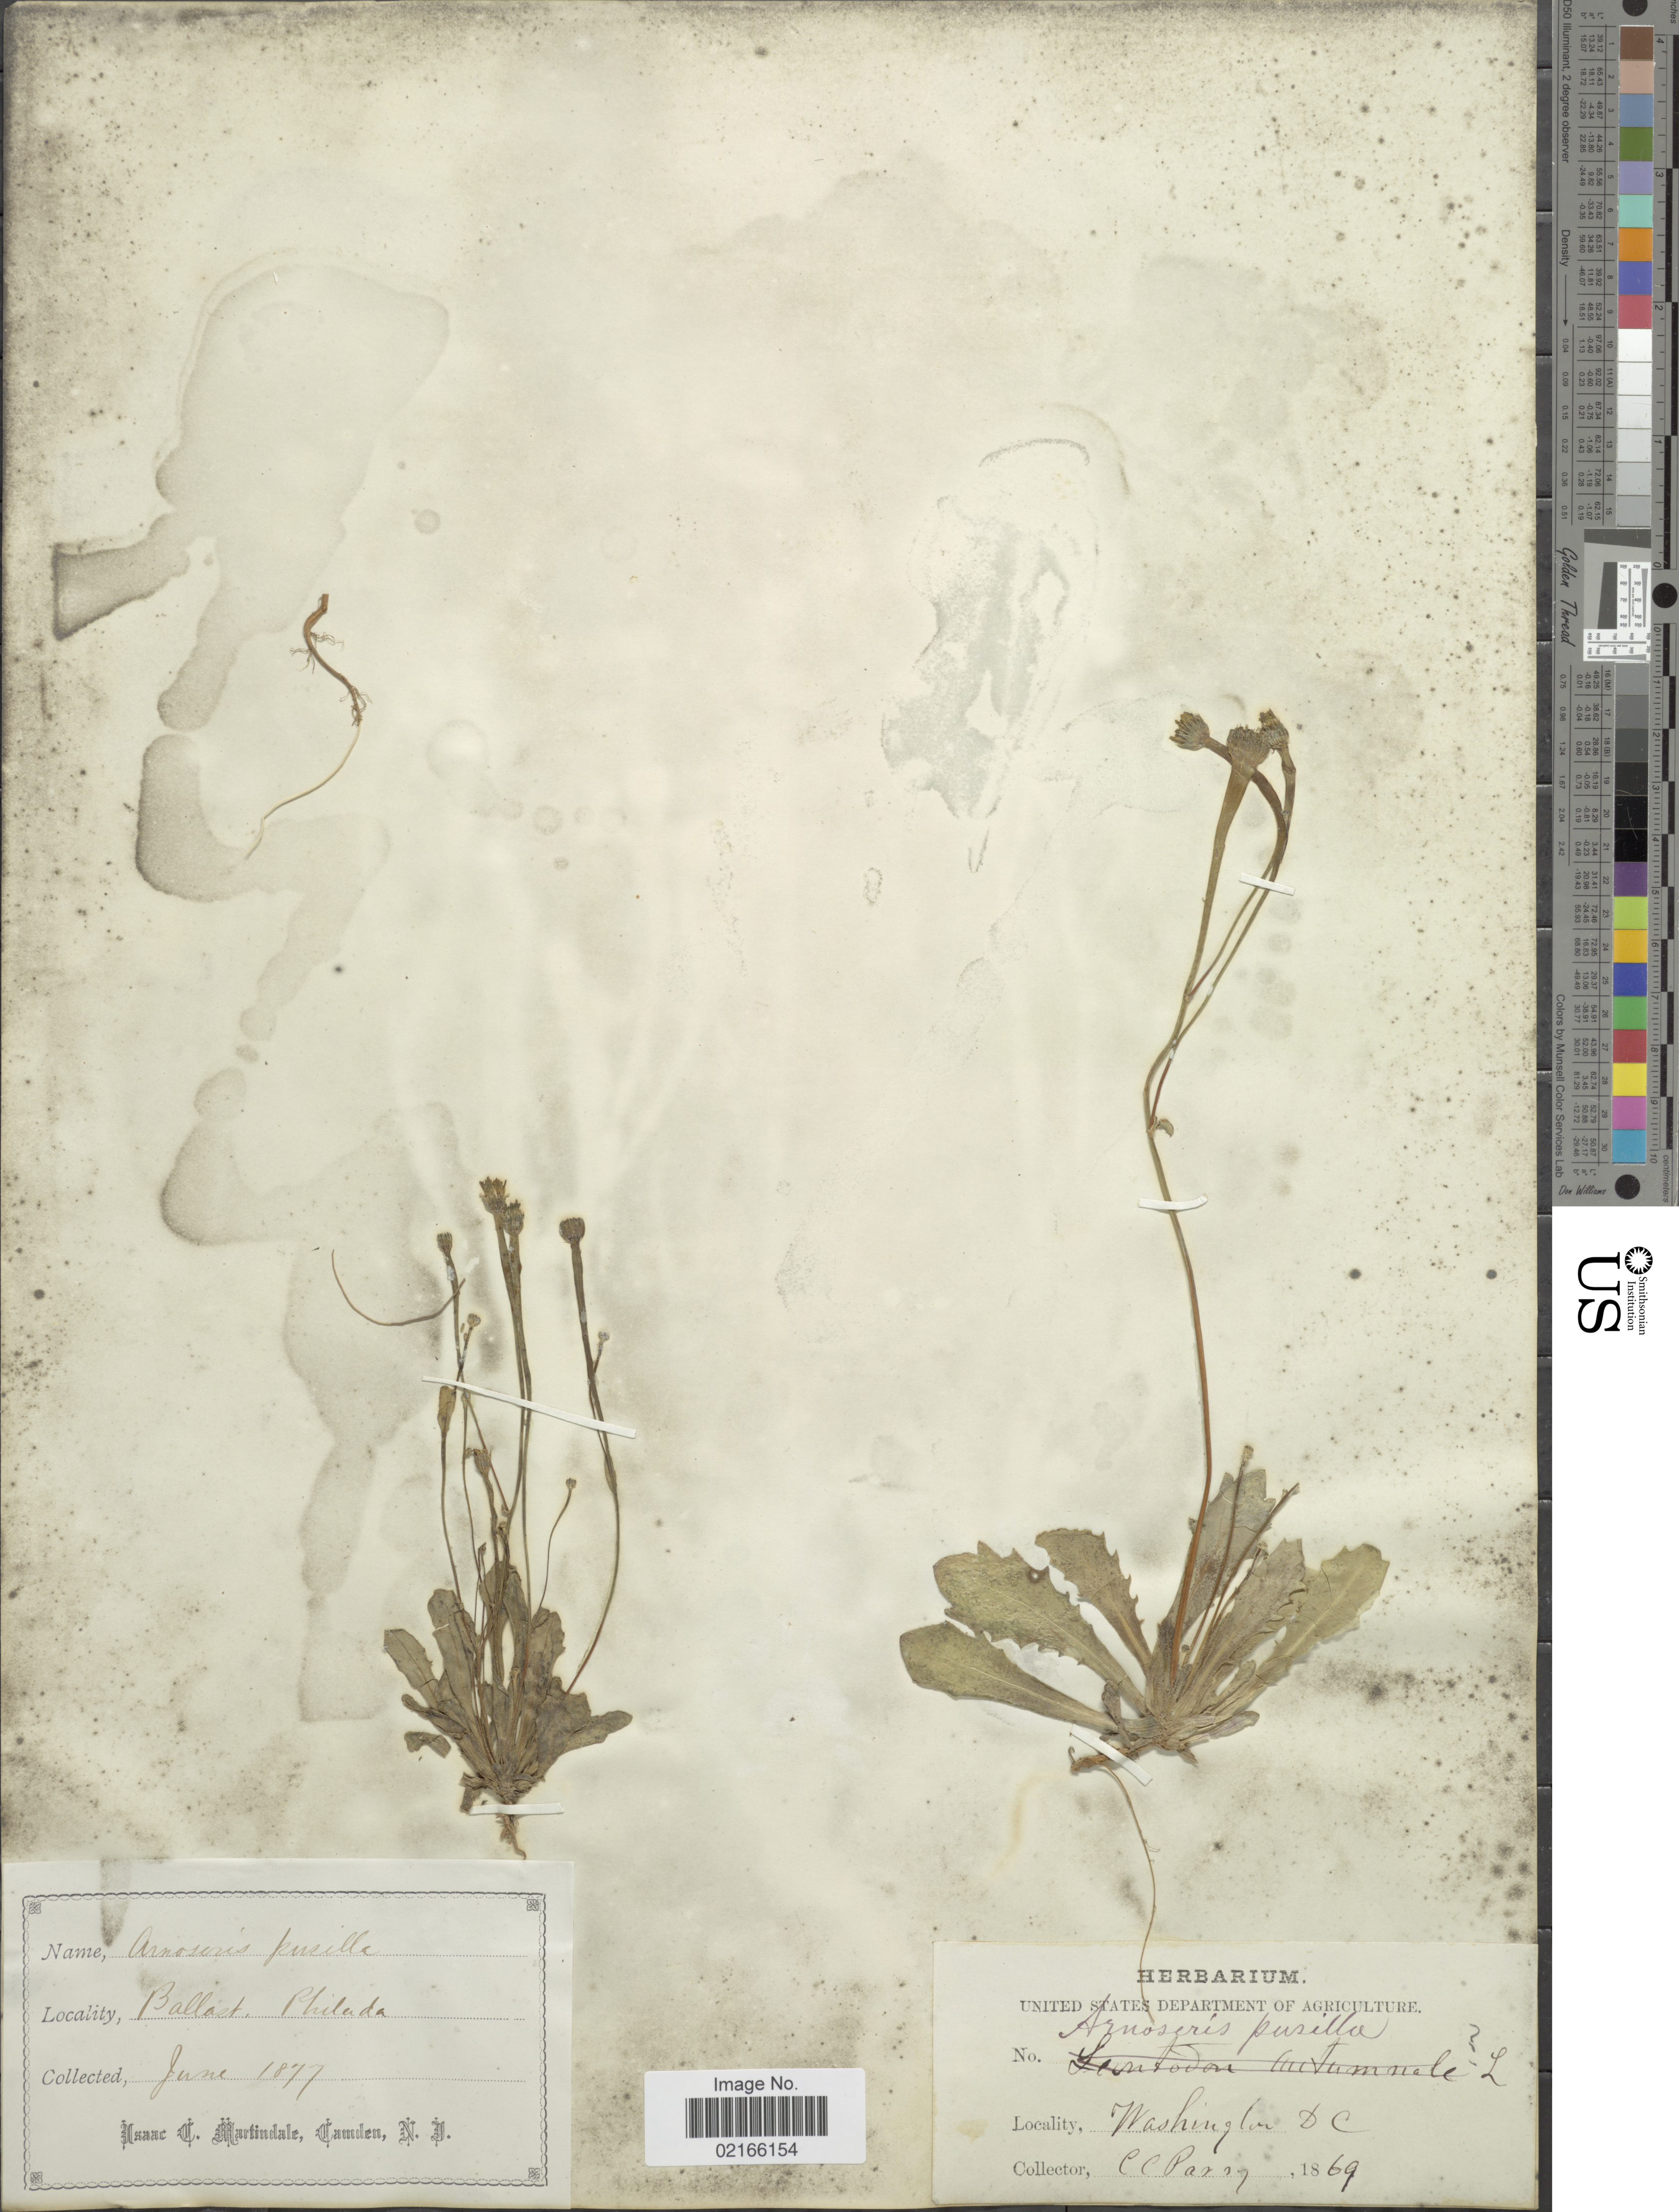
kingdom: Plantae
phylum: Tracheophyta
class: Magnoliopsida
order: Asterales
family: Asteraceae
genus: Arnoseris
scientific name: Arnoseris minima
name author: (L.) Schweigg. & Körte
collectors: C. C. Parry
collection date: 1877-06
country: United States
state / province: District of Columbia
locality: Washington DC, Ballast, Philada